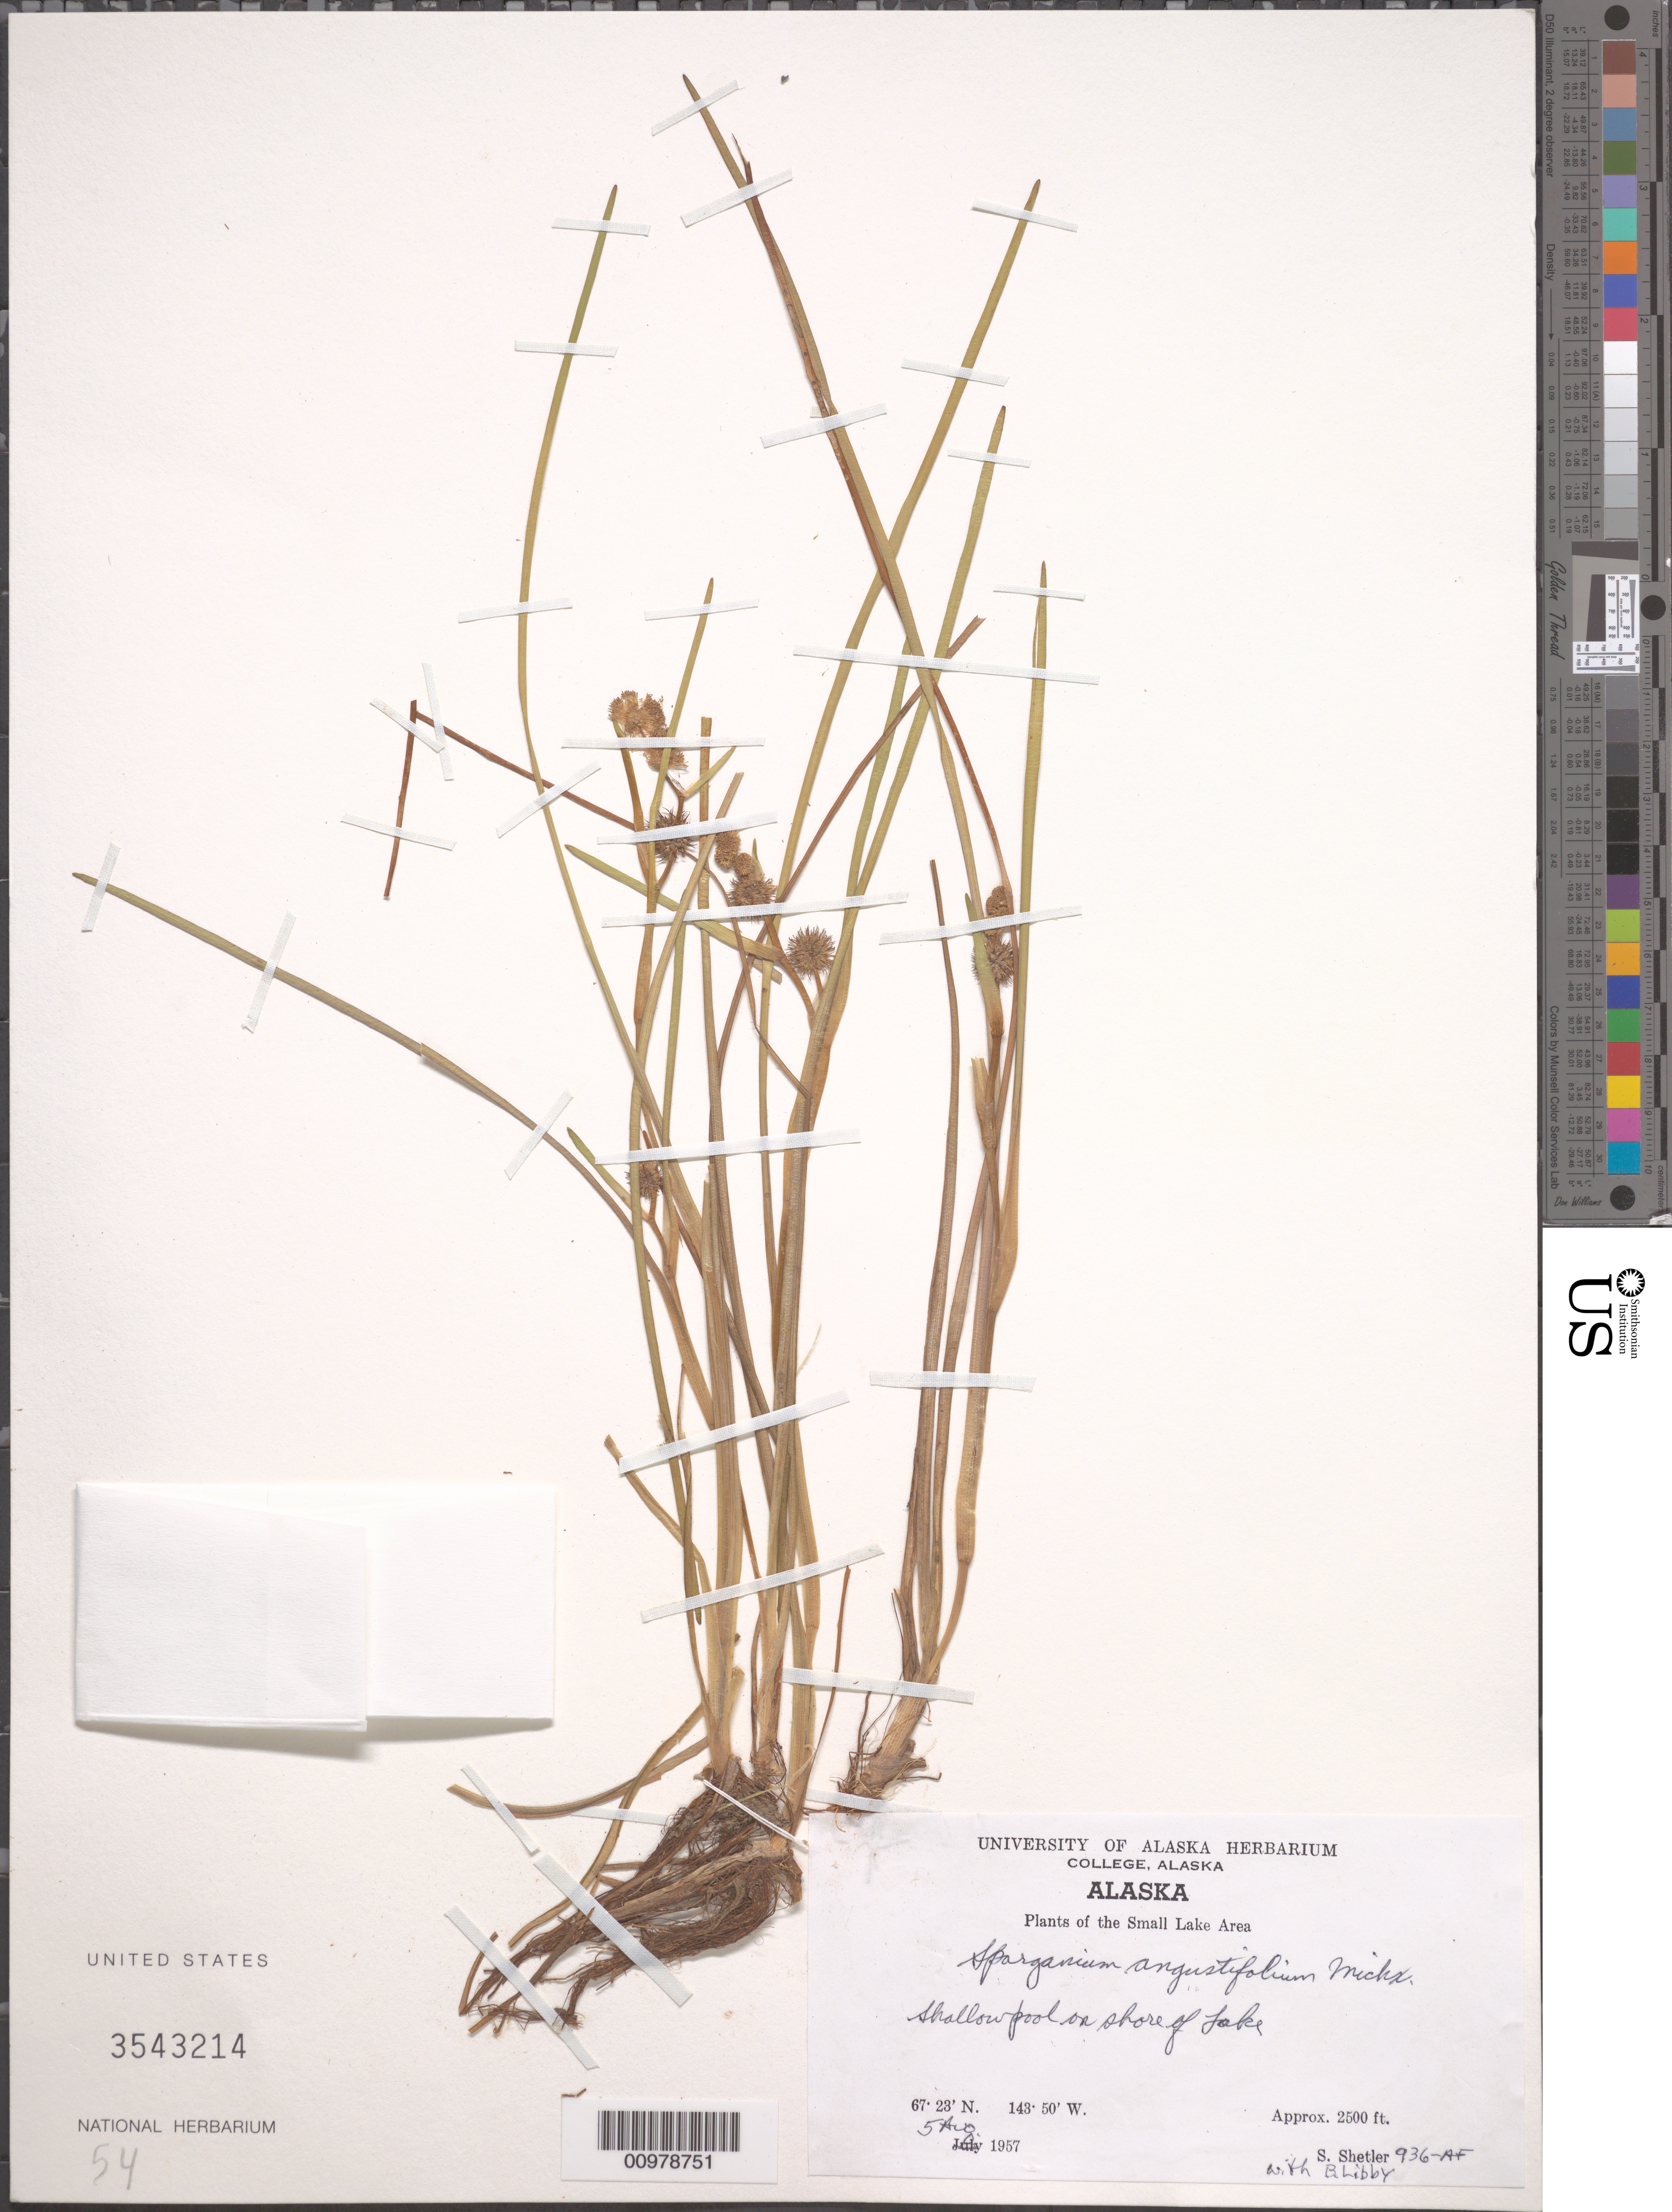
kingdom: Plantae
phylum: Tracheophyta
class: Liliopsida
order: Poales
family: Typhaceae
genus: Sparganium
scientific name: Sparganium angustifolium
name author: Michx.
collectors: S. Shetler & B. Libby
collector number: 936-AF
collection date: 1957-08-05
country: United States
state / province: Alaska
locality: Small Lake Area. Shallow pool on shore of Lake.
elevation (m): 762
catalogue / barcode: US 3543214